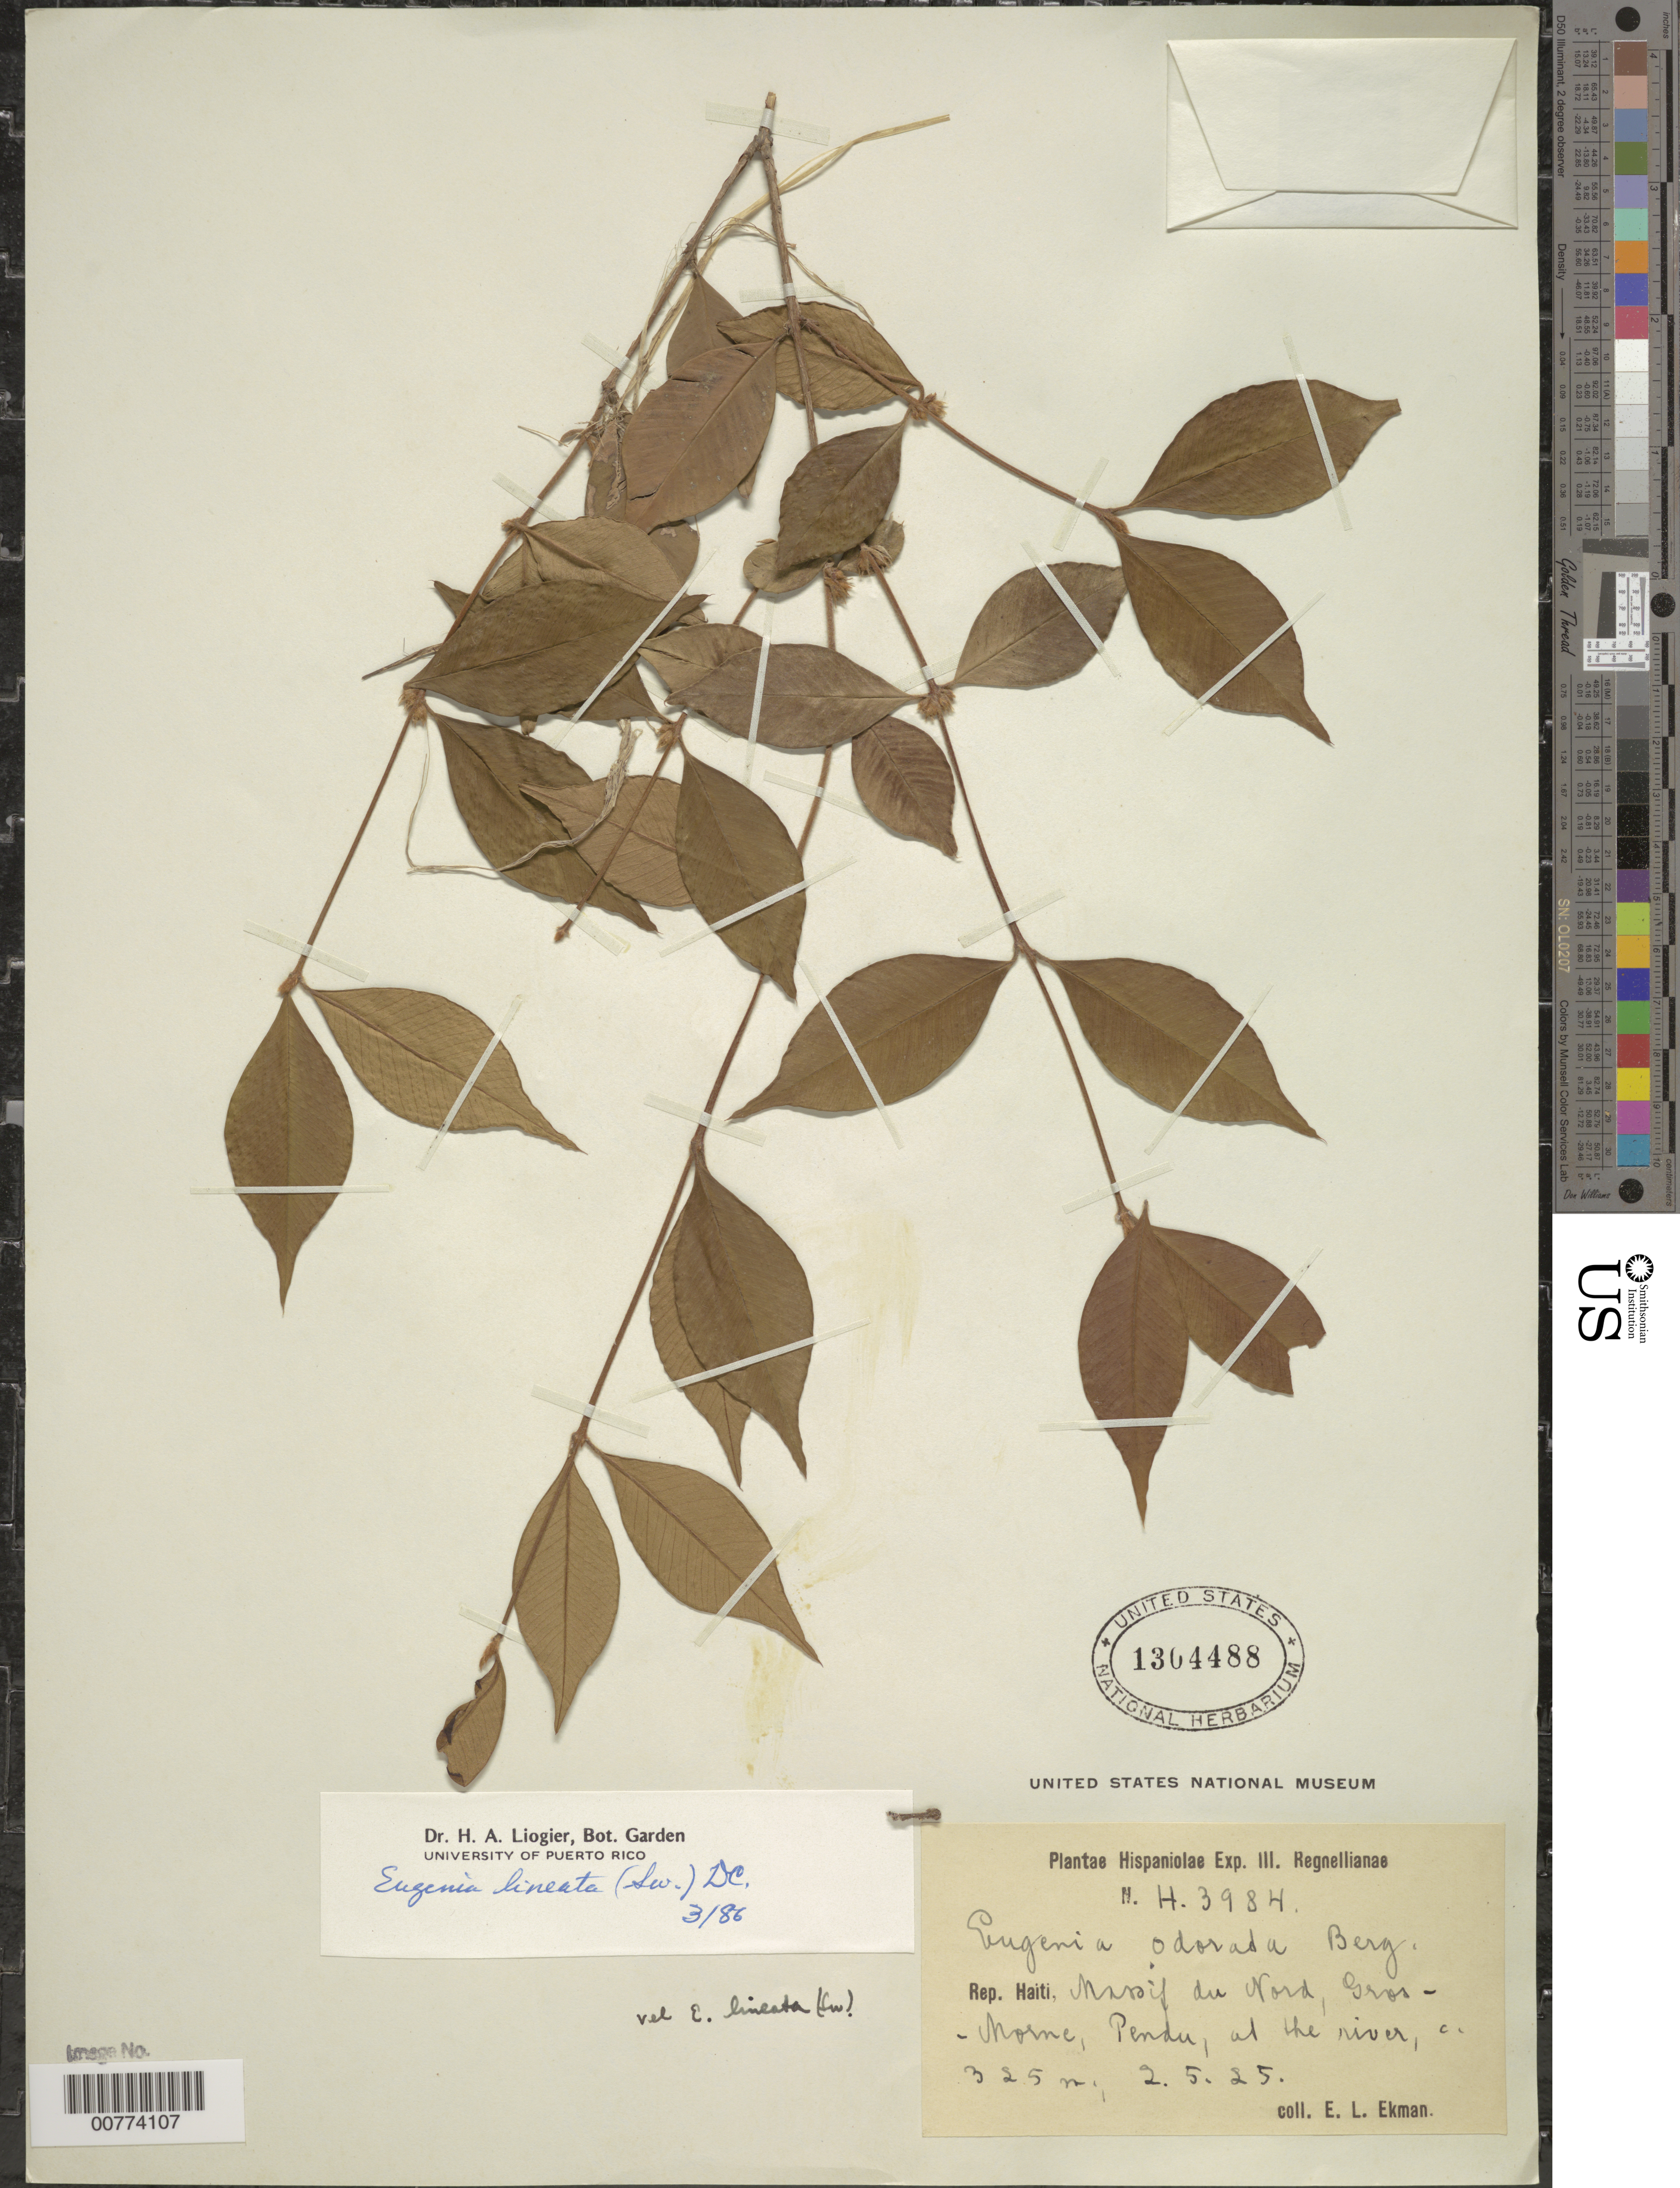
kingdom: Plantae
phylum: Tracheophyta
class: Magnoliopsida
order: Myrtales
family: Myrtaceae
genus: Eugenia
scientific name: Eugenia lineata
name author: (Sw.) DC.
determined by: Liogier, Alain H.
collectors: E. L. Ekman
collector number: H 3984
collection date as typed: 05 May 1925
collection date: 1925-05-05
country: Haiti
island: Hispaniola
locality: Massif du Nord, Gros-Morne, Pendu.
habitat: At the river.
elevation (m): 325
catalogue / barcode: US 1304488